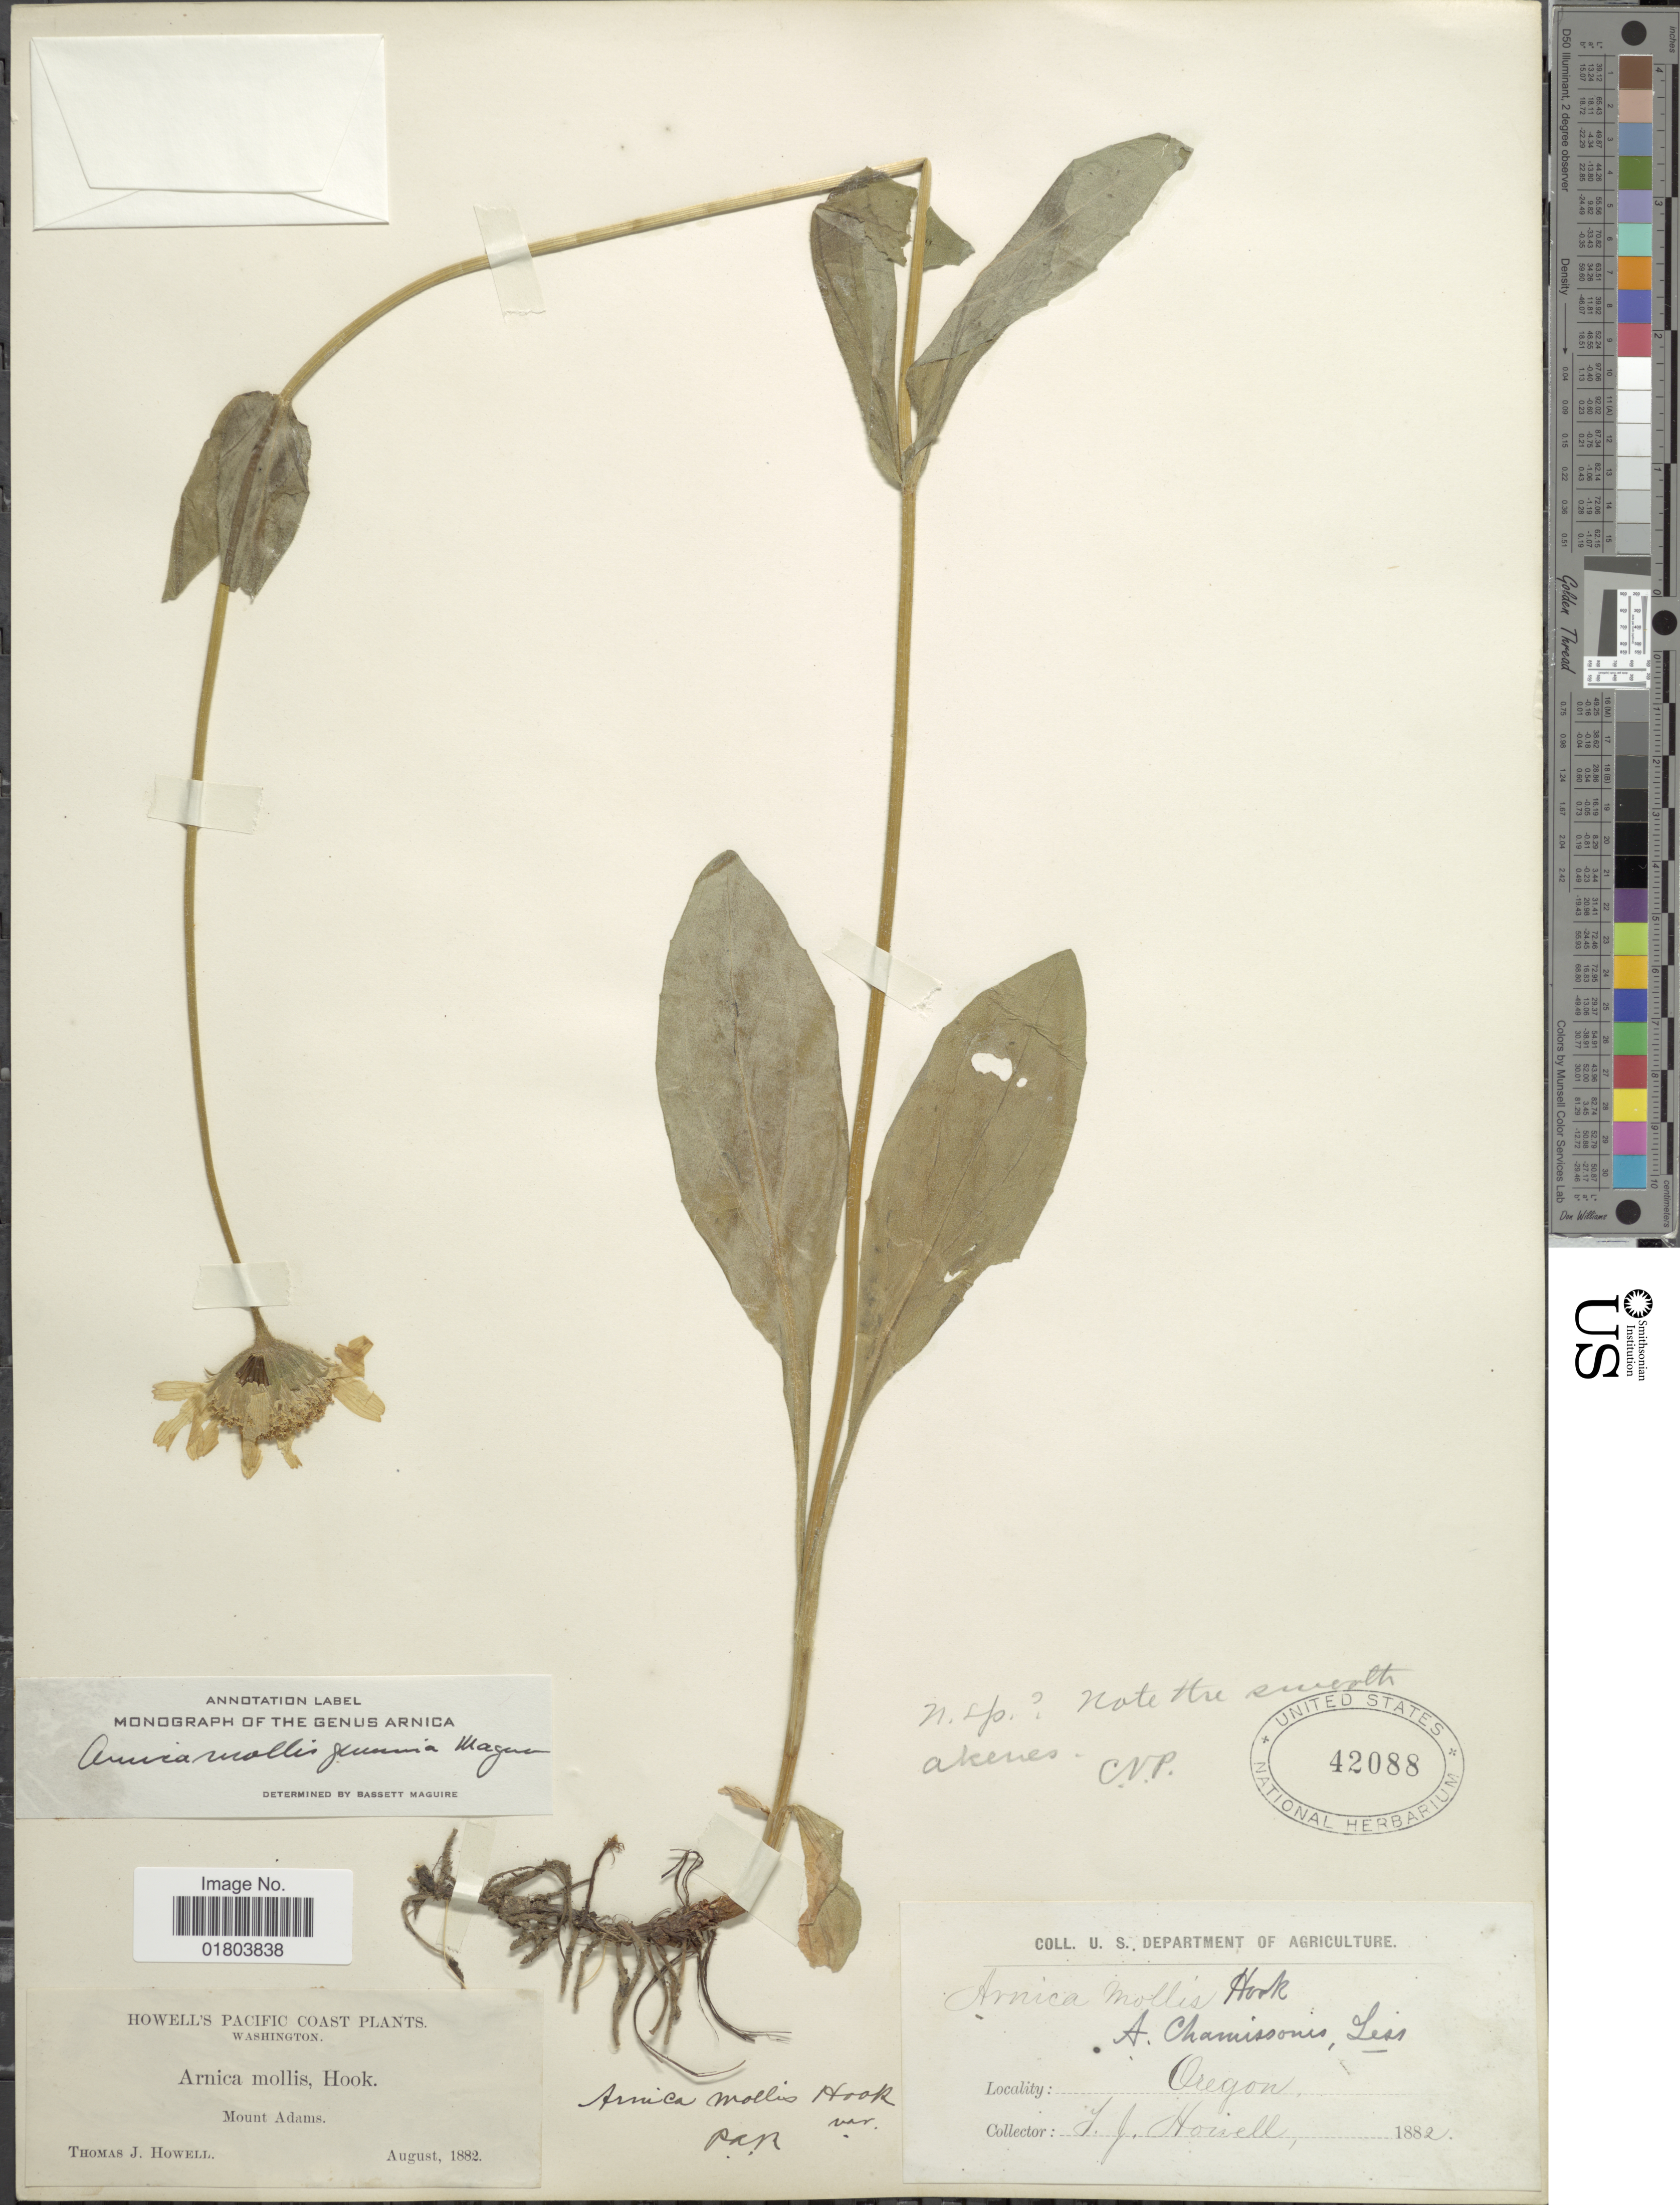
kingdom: Plantae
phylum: Tracheophyta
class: Magnoliopsida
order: Asterales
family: Asteraceae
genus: Arnica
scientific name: Arnica mollis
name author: Hook.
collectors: T. J. Howell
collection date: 1882-08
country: United States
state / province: Oregon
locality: Pacific Coast, Mount Adams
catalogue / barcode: US 42088